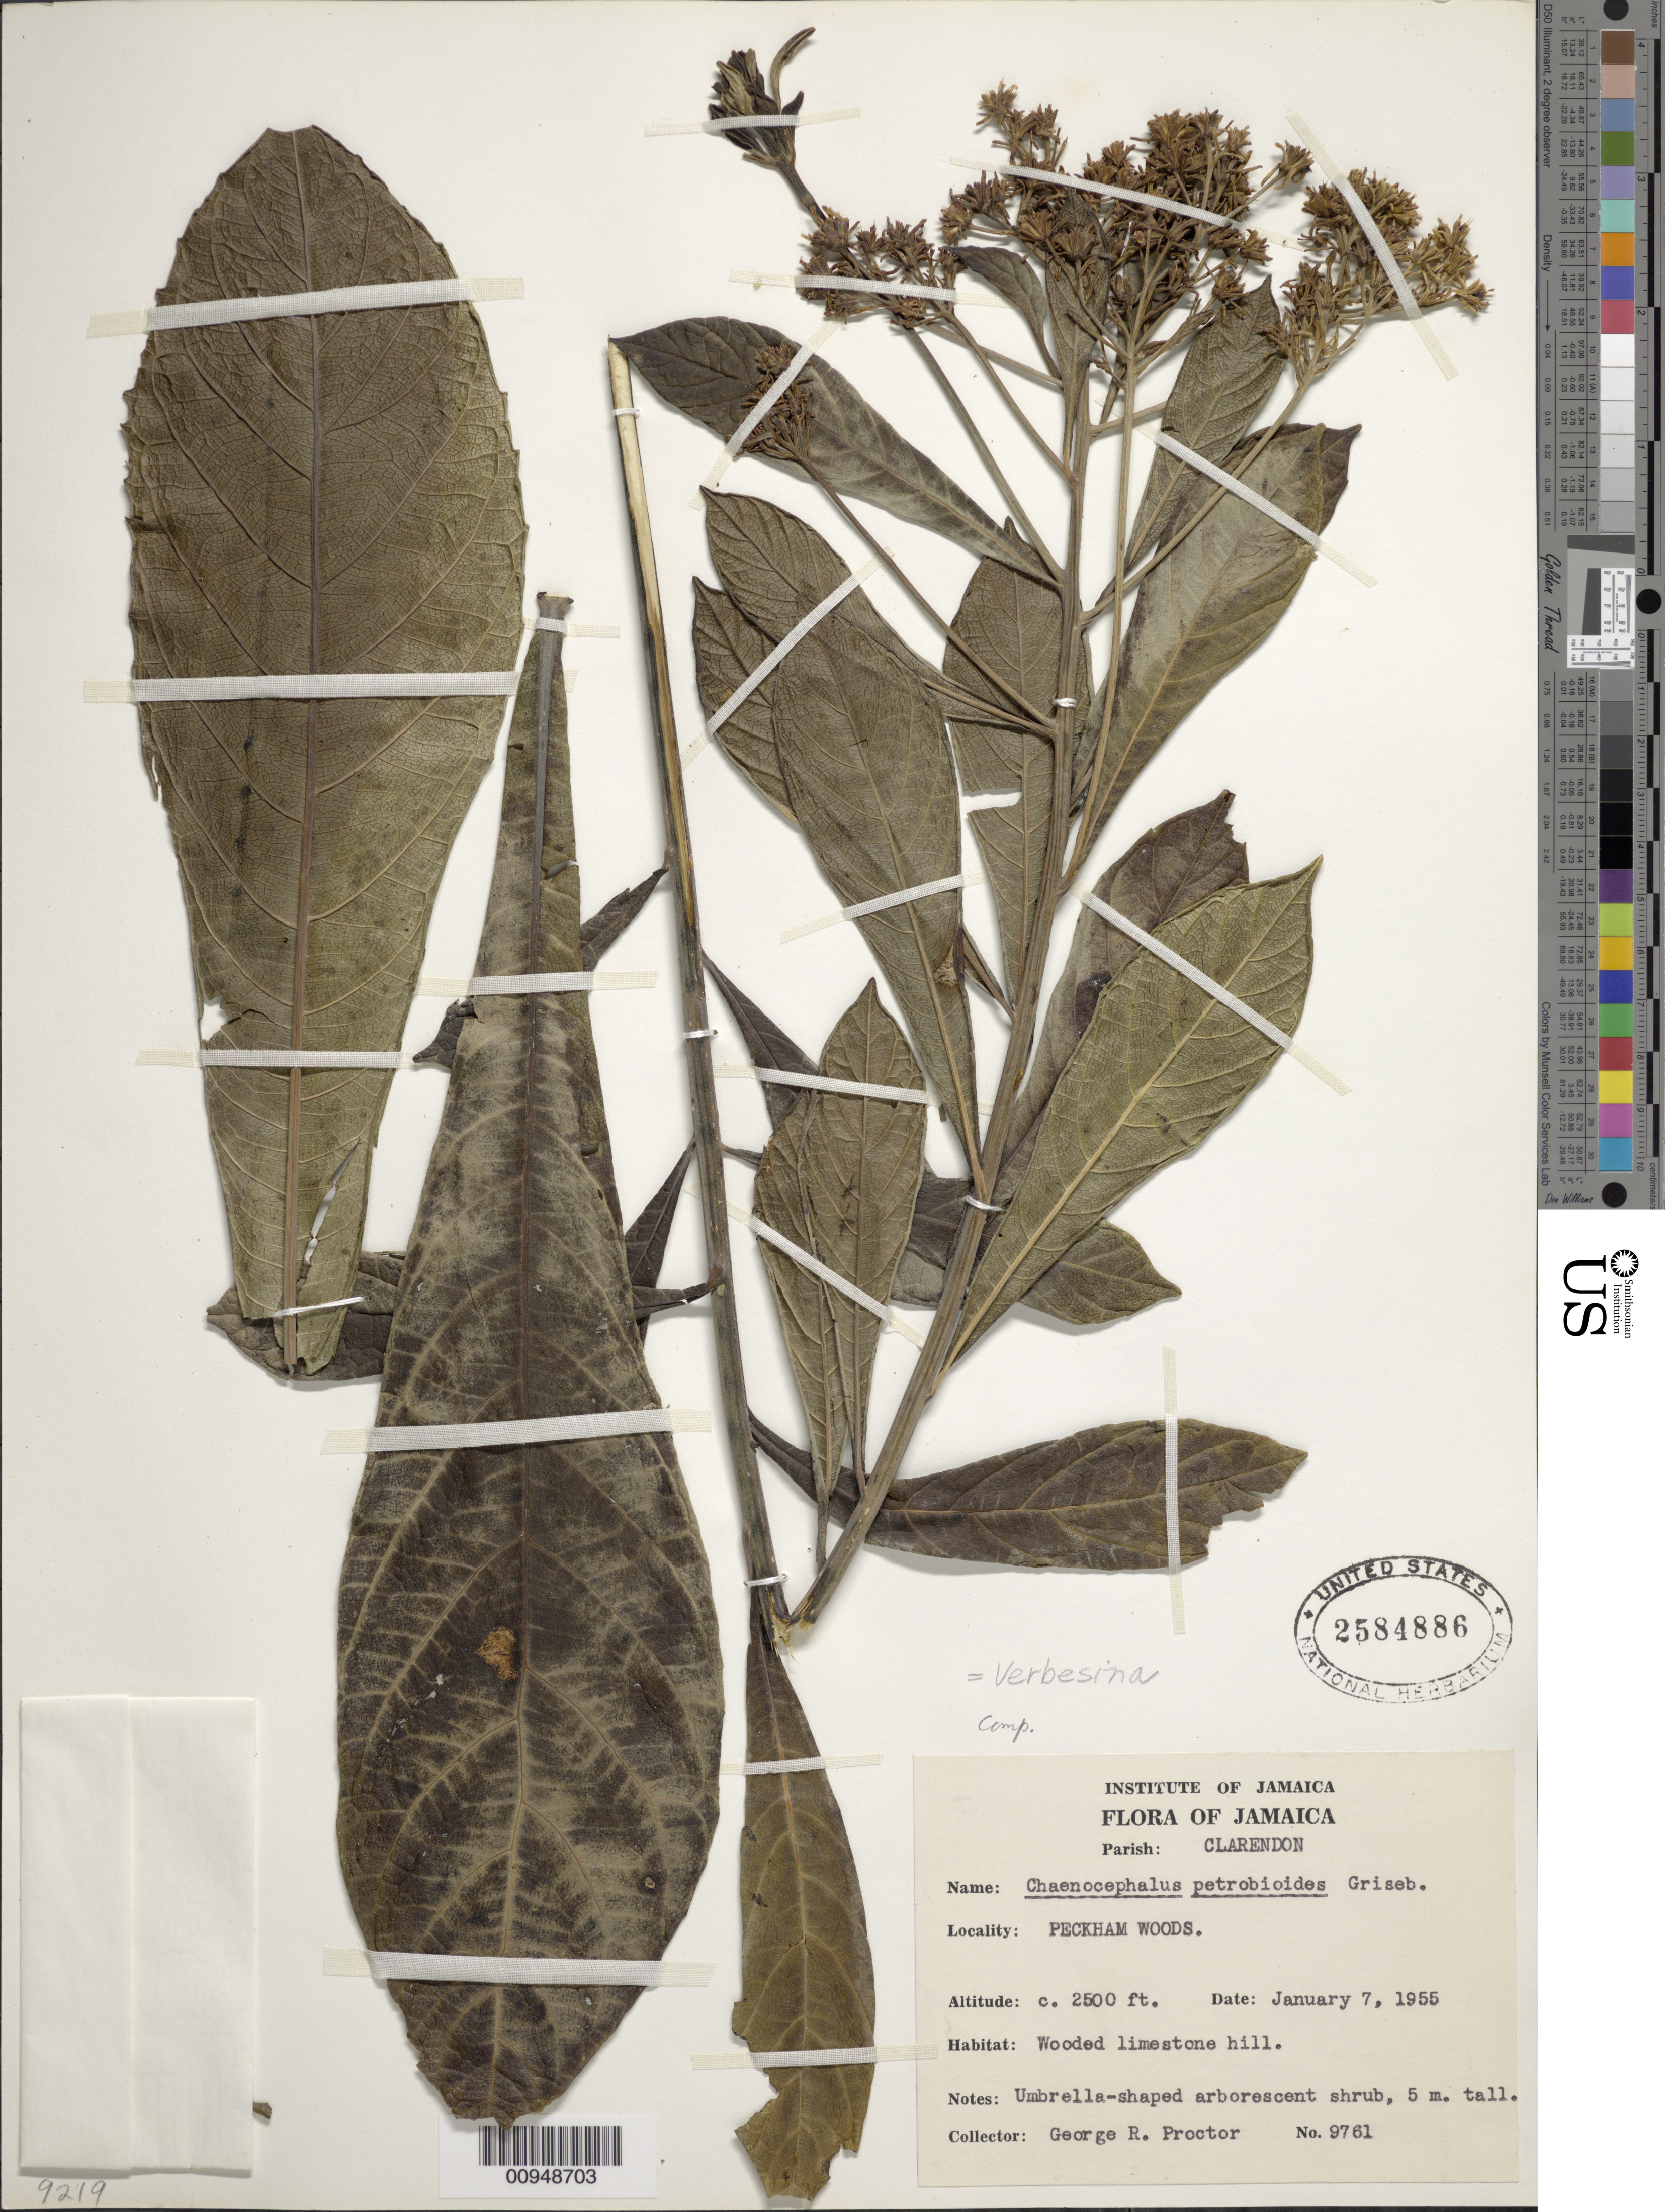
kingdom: Plantae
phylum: Tracheophyta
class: Magnoliopsida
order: Asterales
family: Asteraceae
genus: Verbesina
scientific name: Verbesina petrobioides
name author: Griseb.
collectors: G. R. Proctor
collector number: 9761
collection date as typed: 07 Jan 1955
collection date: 1955-01-07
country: Jamaica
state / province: Clarendon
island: Jamaica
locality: Peckham Woods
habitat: Wooded limestone hill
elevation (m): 762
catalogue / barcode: US 2584886